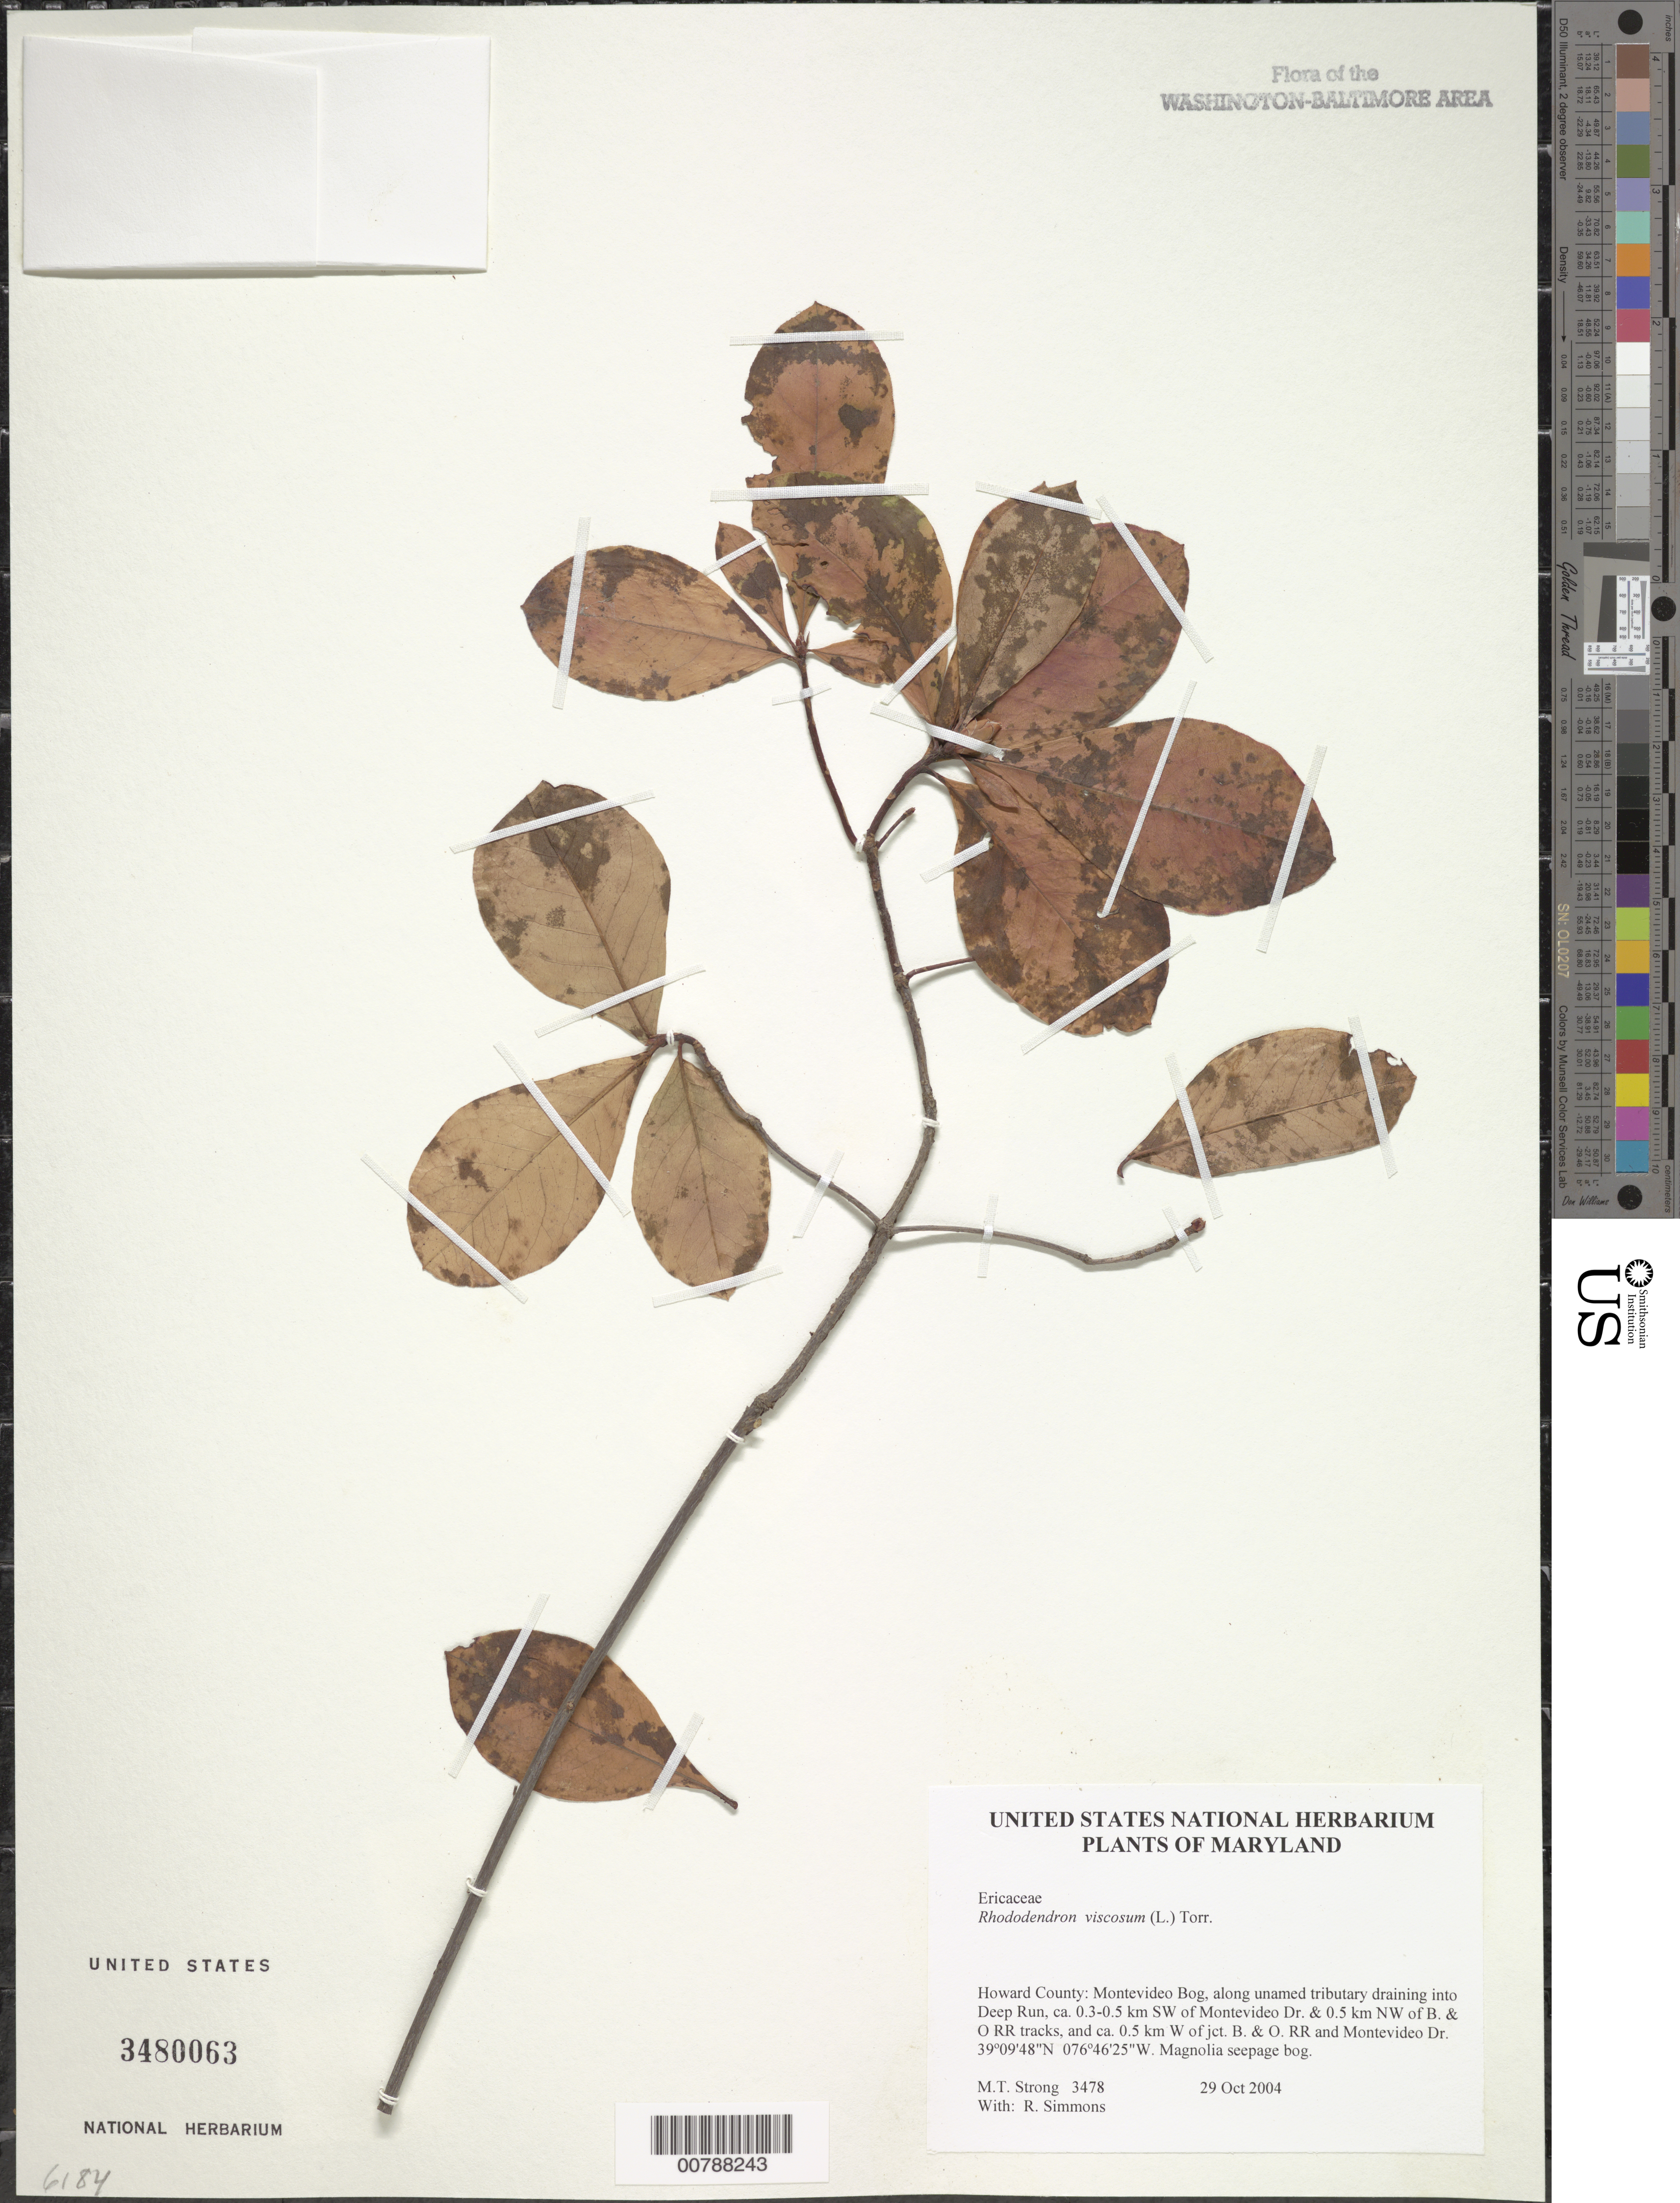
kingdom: Plantae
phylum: Tracheophyta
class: Magnoliopsida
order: Ericales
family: Ericaceae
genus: Rhododendron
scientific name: Rhododendron viscosum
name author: (L.) Torr.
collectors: M. T. Strong & R. B. Simmons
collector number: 3478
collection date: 2004-10-29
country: United States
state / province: Maryland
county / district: Howard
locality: Montevideo Bog, along unnamed tributary draining into Deep Run, ca. 0.3-0.5 km SW of Montevideo Dr. and 0.5 km NW of B. & O. RR tracks, and ca. 0.5 km W of jct. B. & O. R.R. and Montevideo Dr.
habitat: Magnolia seepage bog.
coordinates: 39 09'48"N, 076 46'25"W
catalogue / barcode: US 3480063